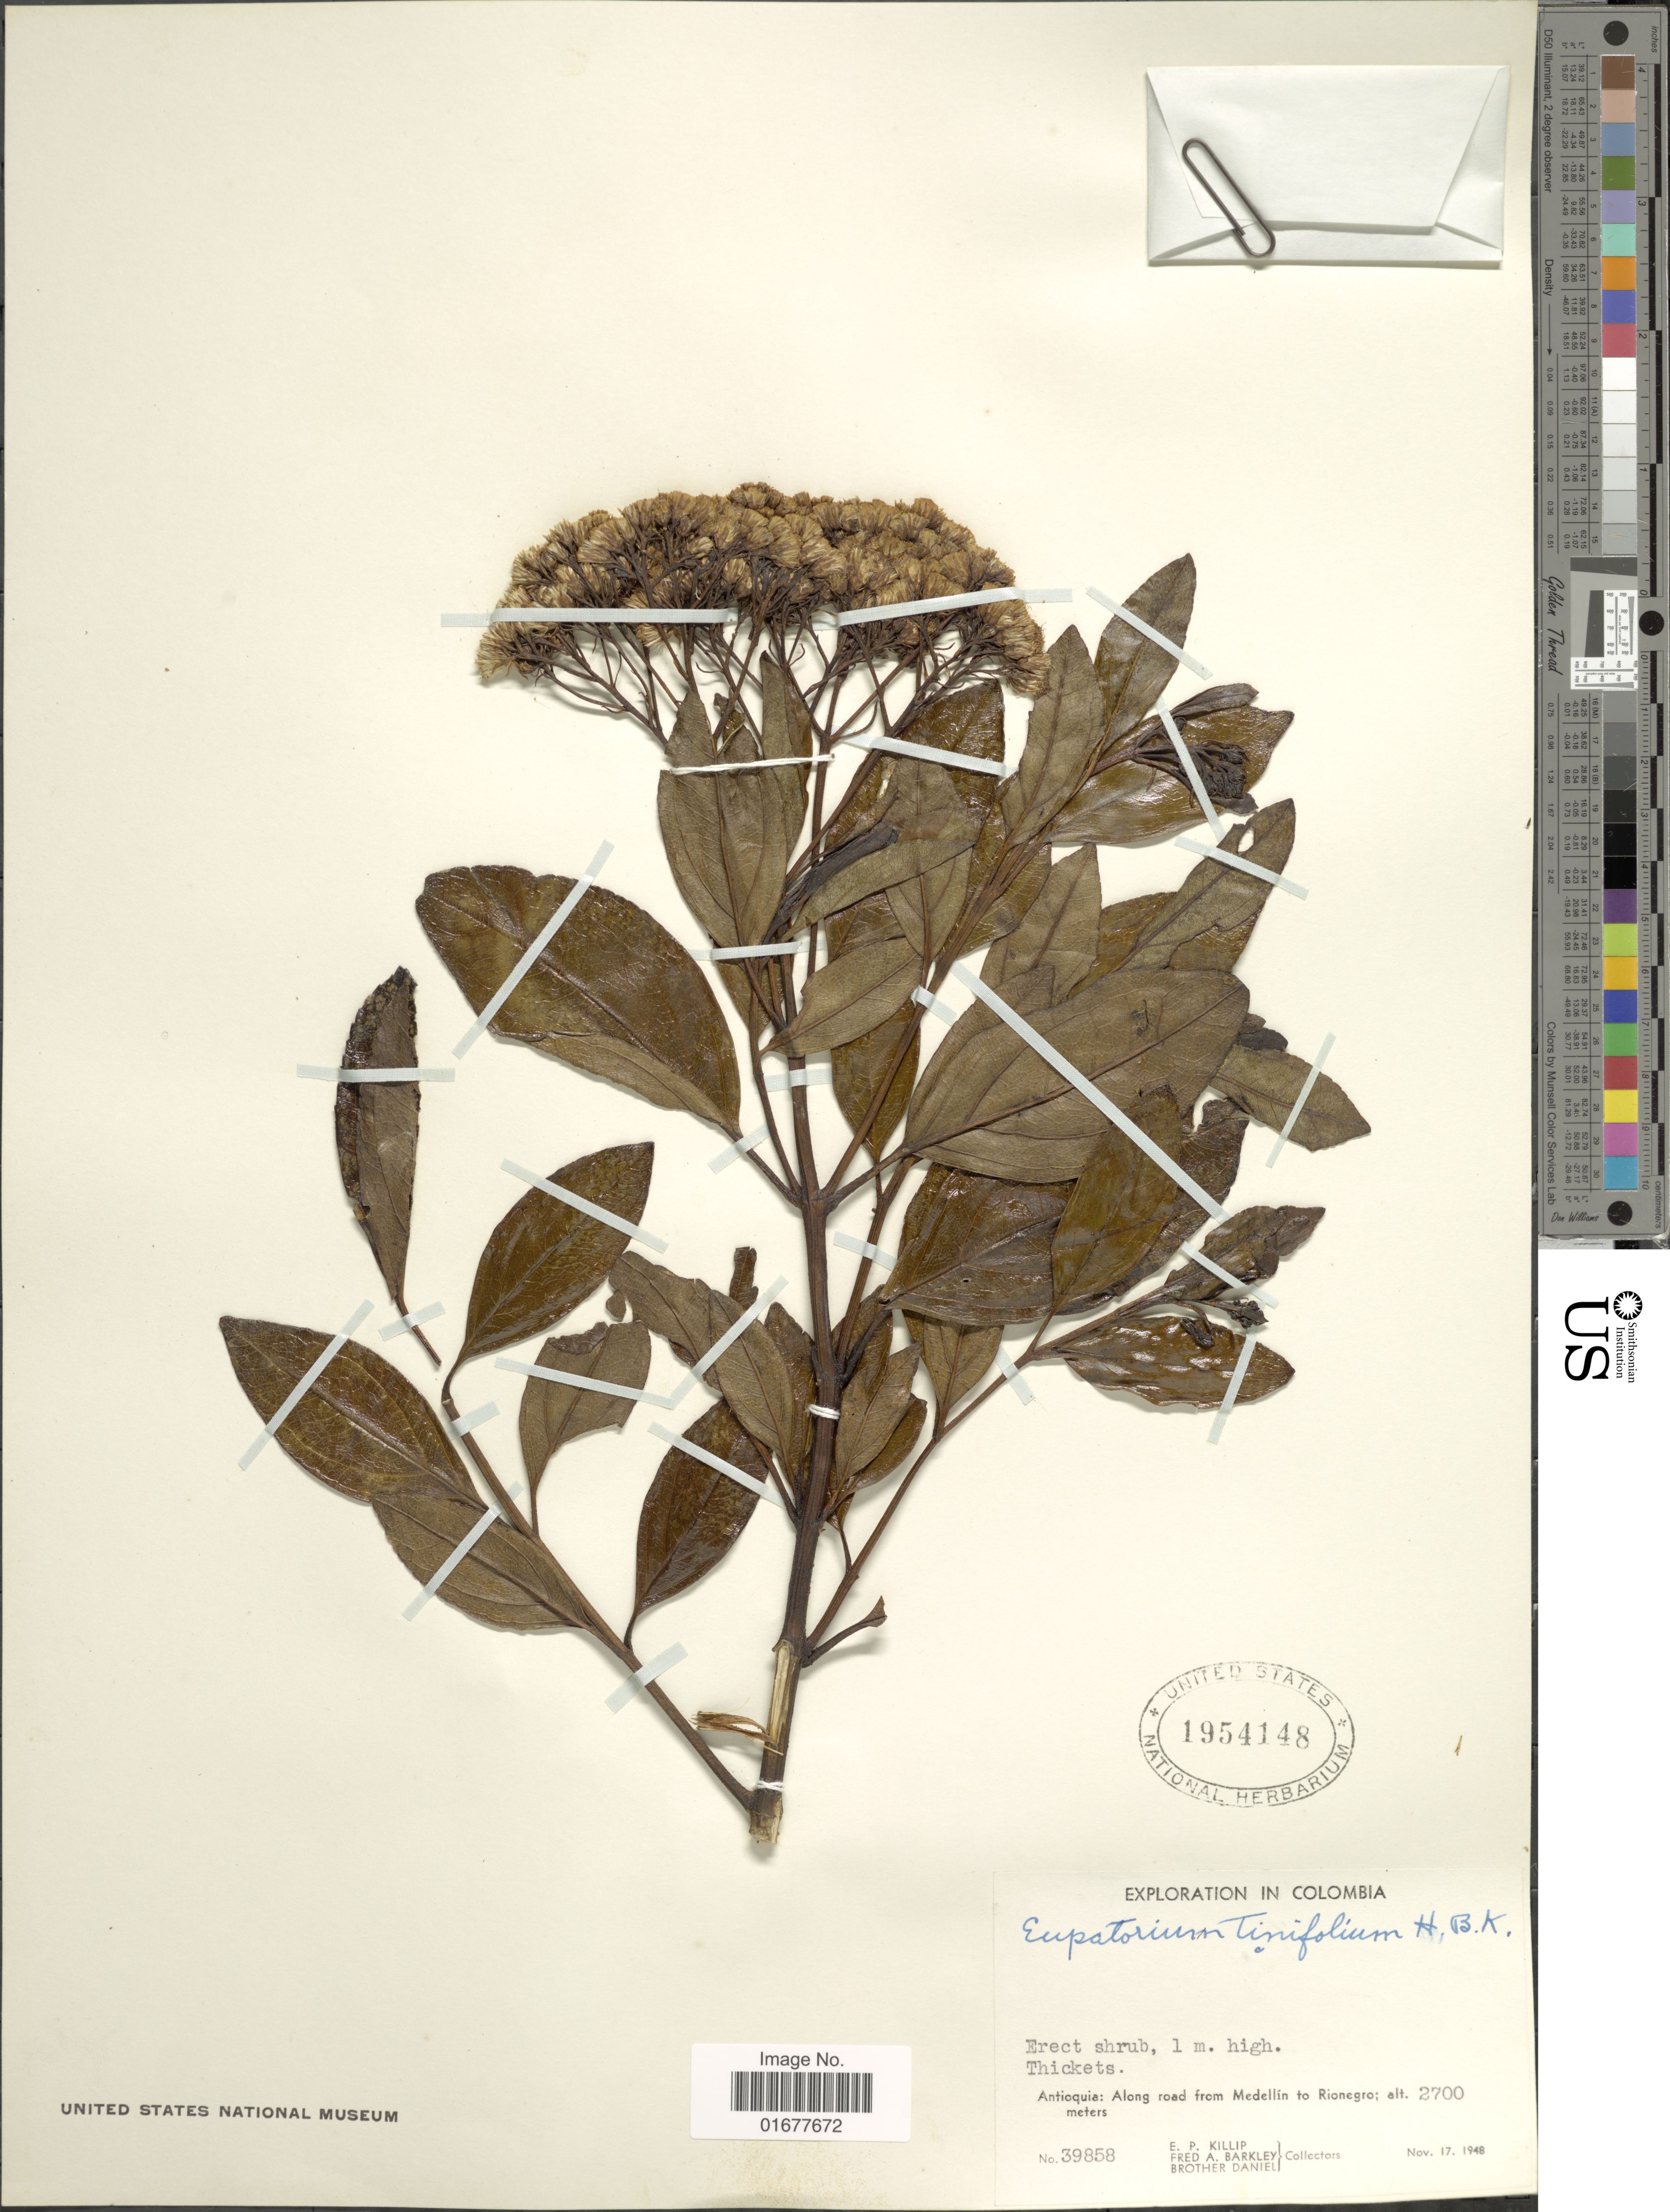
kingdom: Plantae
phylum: Tracheophyta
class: Magnoliopsida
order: Asterales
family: Asteraceae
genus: Ageratina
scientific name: Ageratina tinifolia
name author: (Kunth) R.M. King & H. Rob.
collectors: E. P. Killip, F. A. Barkley & Bro. Daniel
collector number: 39858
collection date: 1948-11-17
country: Colombia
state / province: Antioquia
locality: Along road from Medellin to Rionegro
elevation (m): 2700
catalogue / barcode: US 1954148